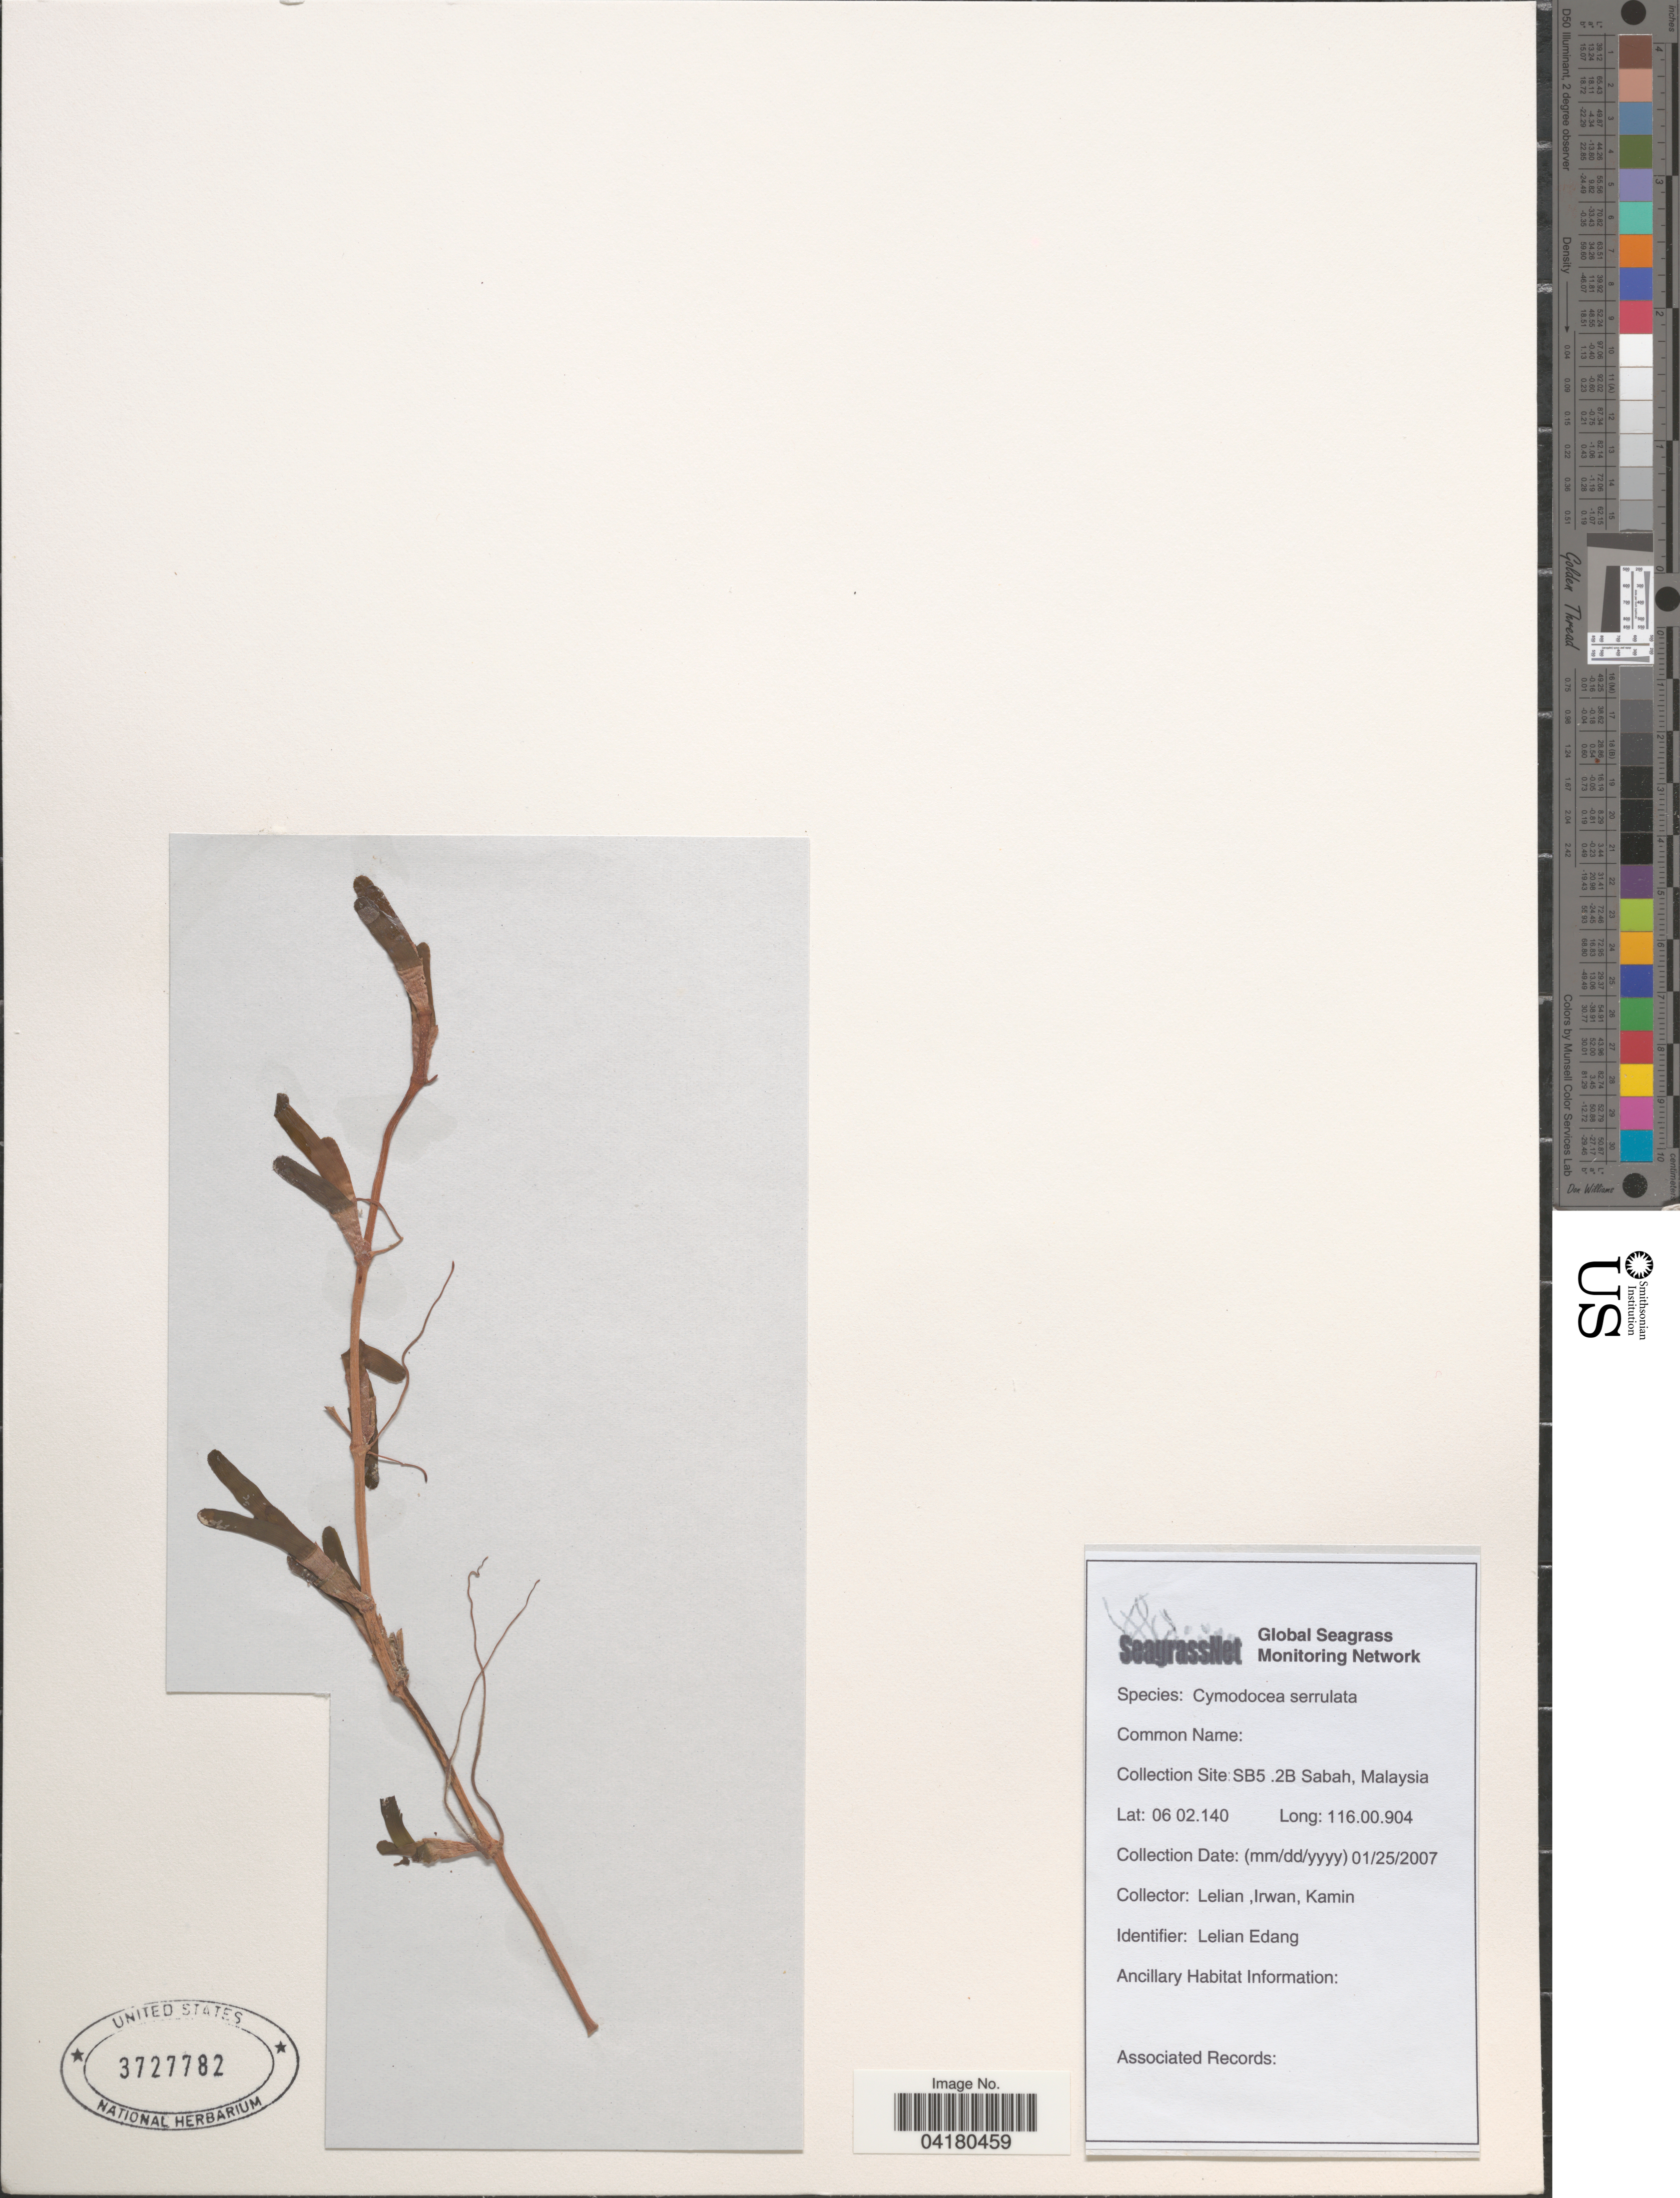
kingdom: Plantae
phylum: Tracheophyta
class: Liliopsida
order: Alismatales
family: Cymodoceaceae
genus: Cymodocea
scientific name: Cymodocea serrulata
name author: (R. Br.) Magnus & Ashers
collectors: Lelian, Irwan & Kamin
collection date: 2007-01-25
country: Malaysia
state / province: Sabah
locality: Collection Site: SB5 .2B.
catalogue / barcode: US 3727782